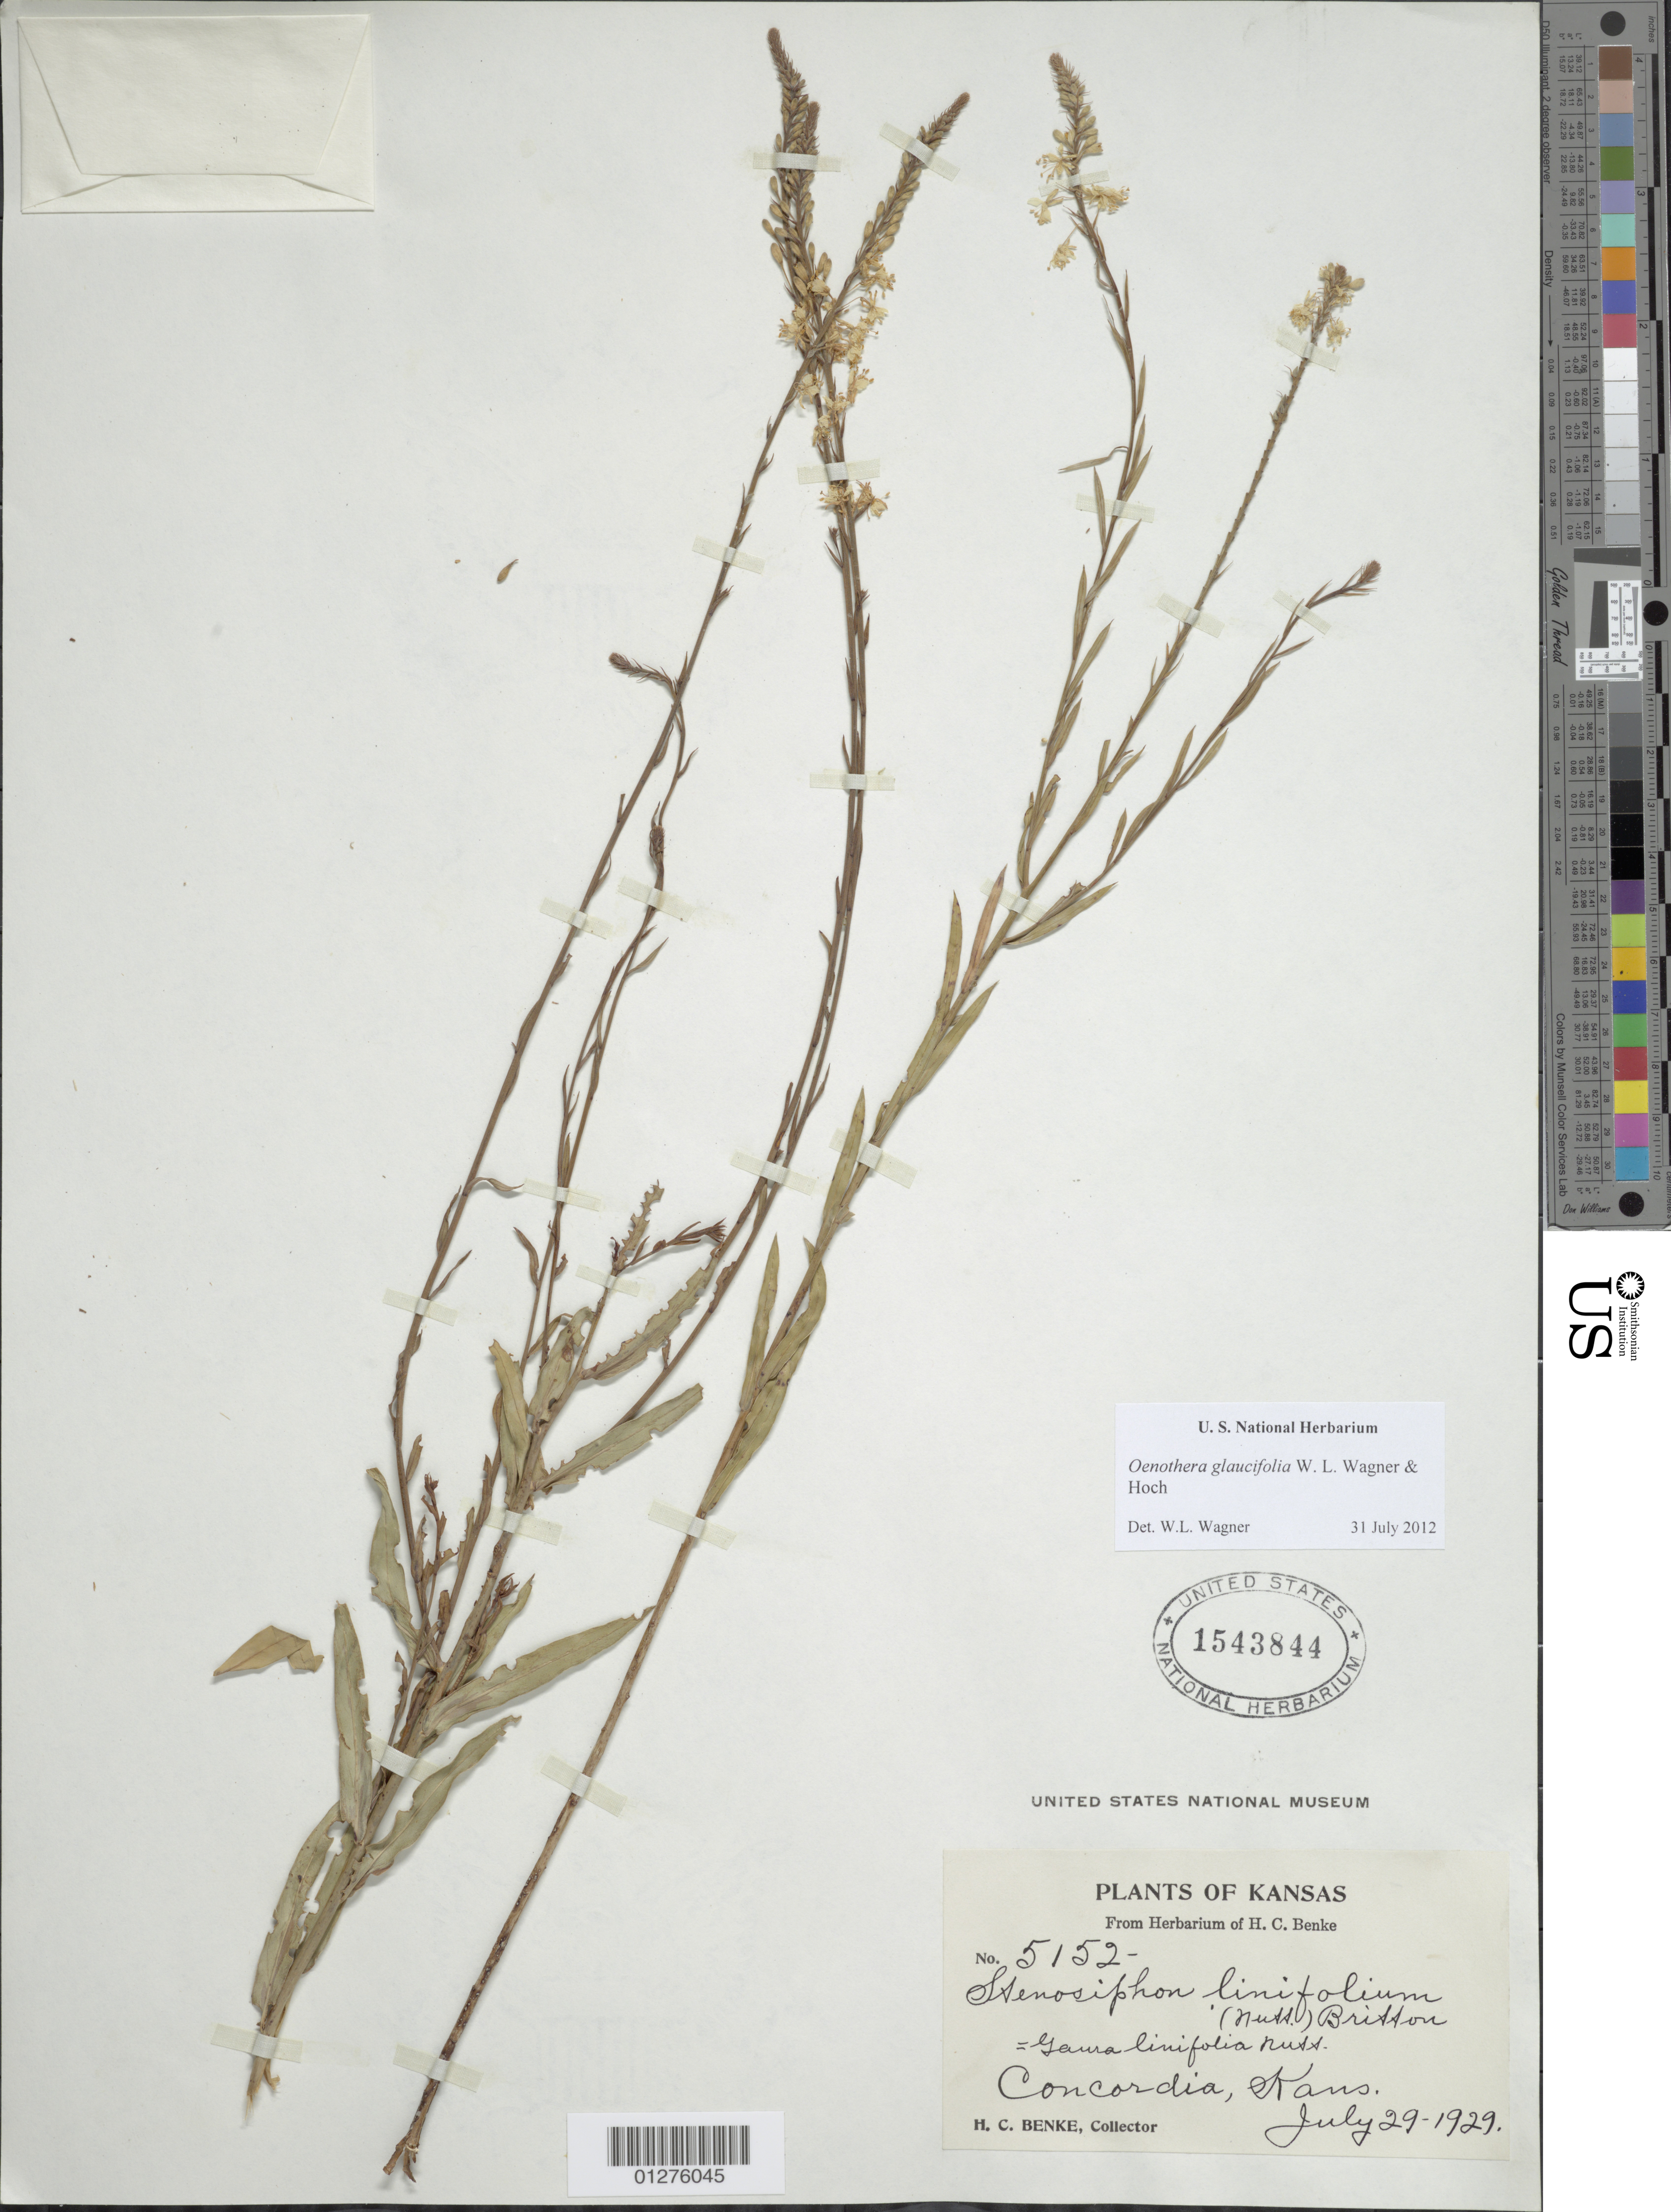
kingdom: Plantae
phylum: Tracheophyta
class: Magnoliopsida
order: Myrtales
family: Onagraceae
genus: Oenothera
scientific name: Oenothera glaucifolia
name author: W.L. Wagner & Hoch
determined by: Wagner, W. L., (BOT), Smithsonian Institution - National Museum of Natural History (UNITED STATES)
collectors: H. Benke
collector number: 5152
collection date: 1929-07-29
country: United States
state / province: Kansas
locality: Concordia.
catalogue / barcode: US 1543844